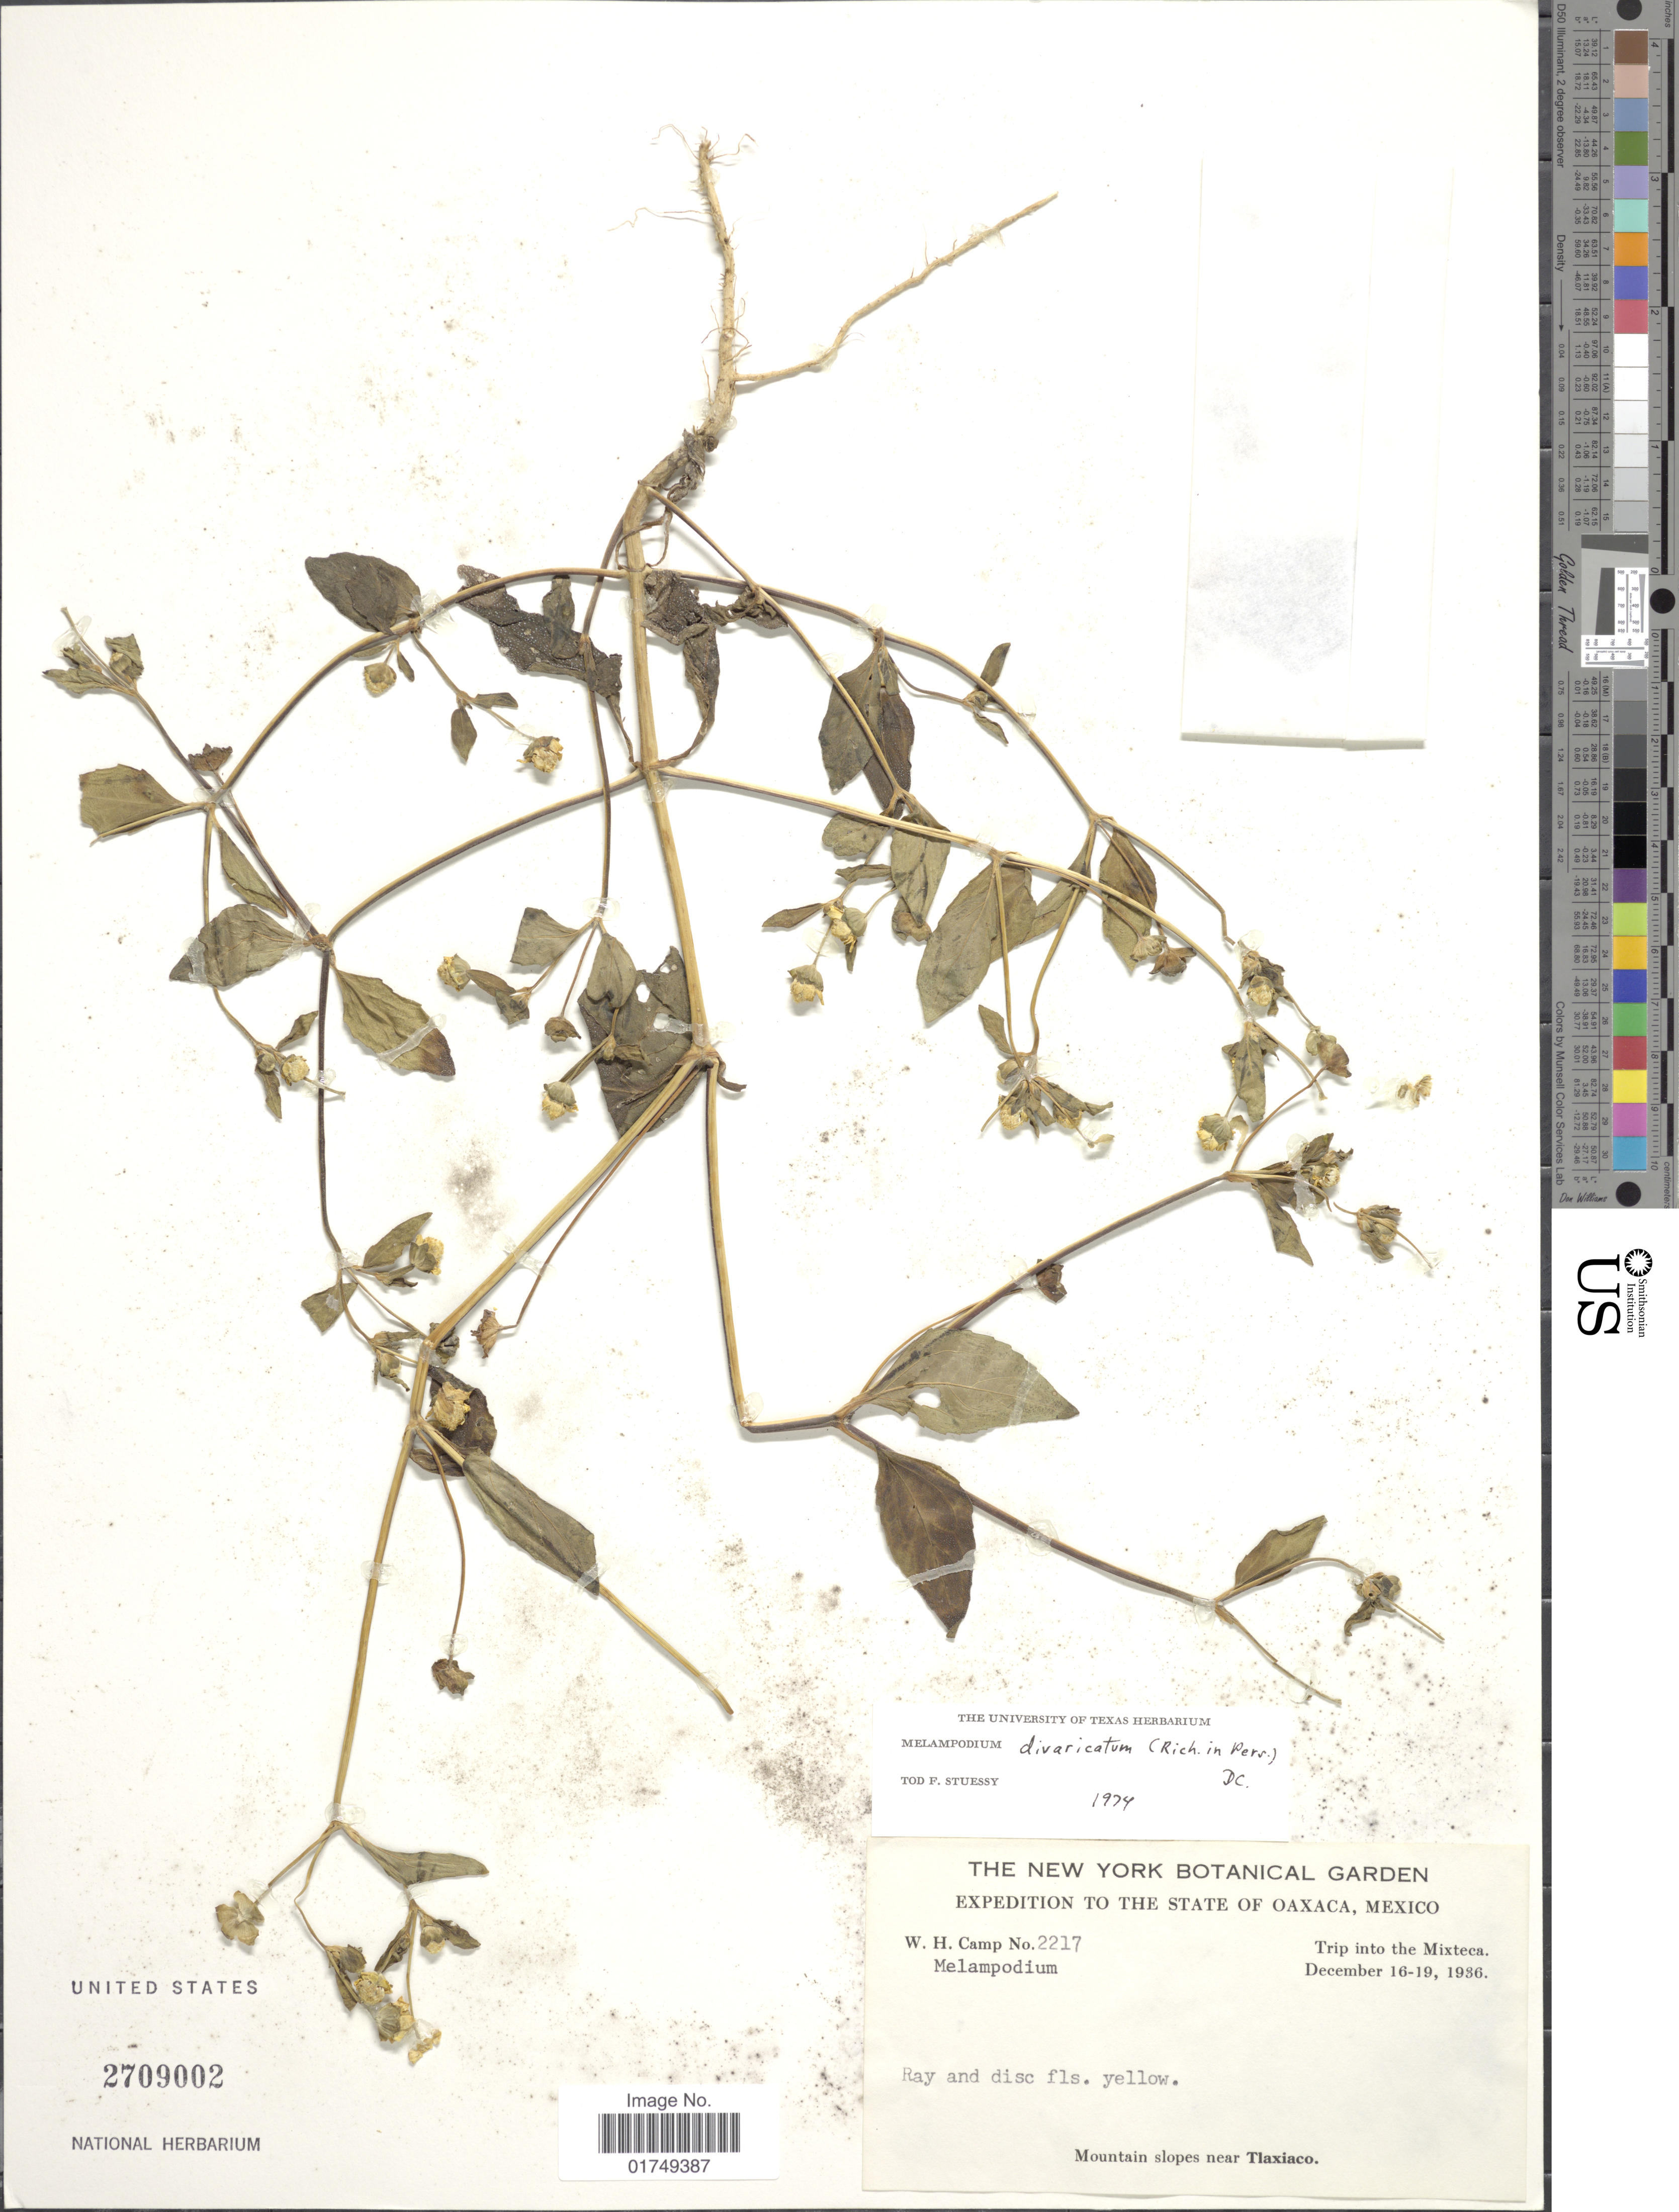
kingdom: Plantae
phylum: Tracheophyta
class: Magnoliopsida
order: Asterales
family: Asteraceae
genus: Melampodium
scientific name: Melampodium divaricatum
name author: (Rich.) DC.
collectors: W. H. Camp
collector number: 2217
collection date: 1936-12-16/1936-12-19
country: Mexico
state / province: Oaxaca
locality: Mixteca, slopes near Tlaxiaco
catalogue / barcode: US 2709002